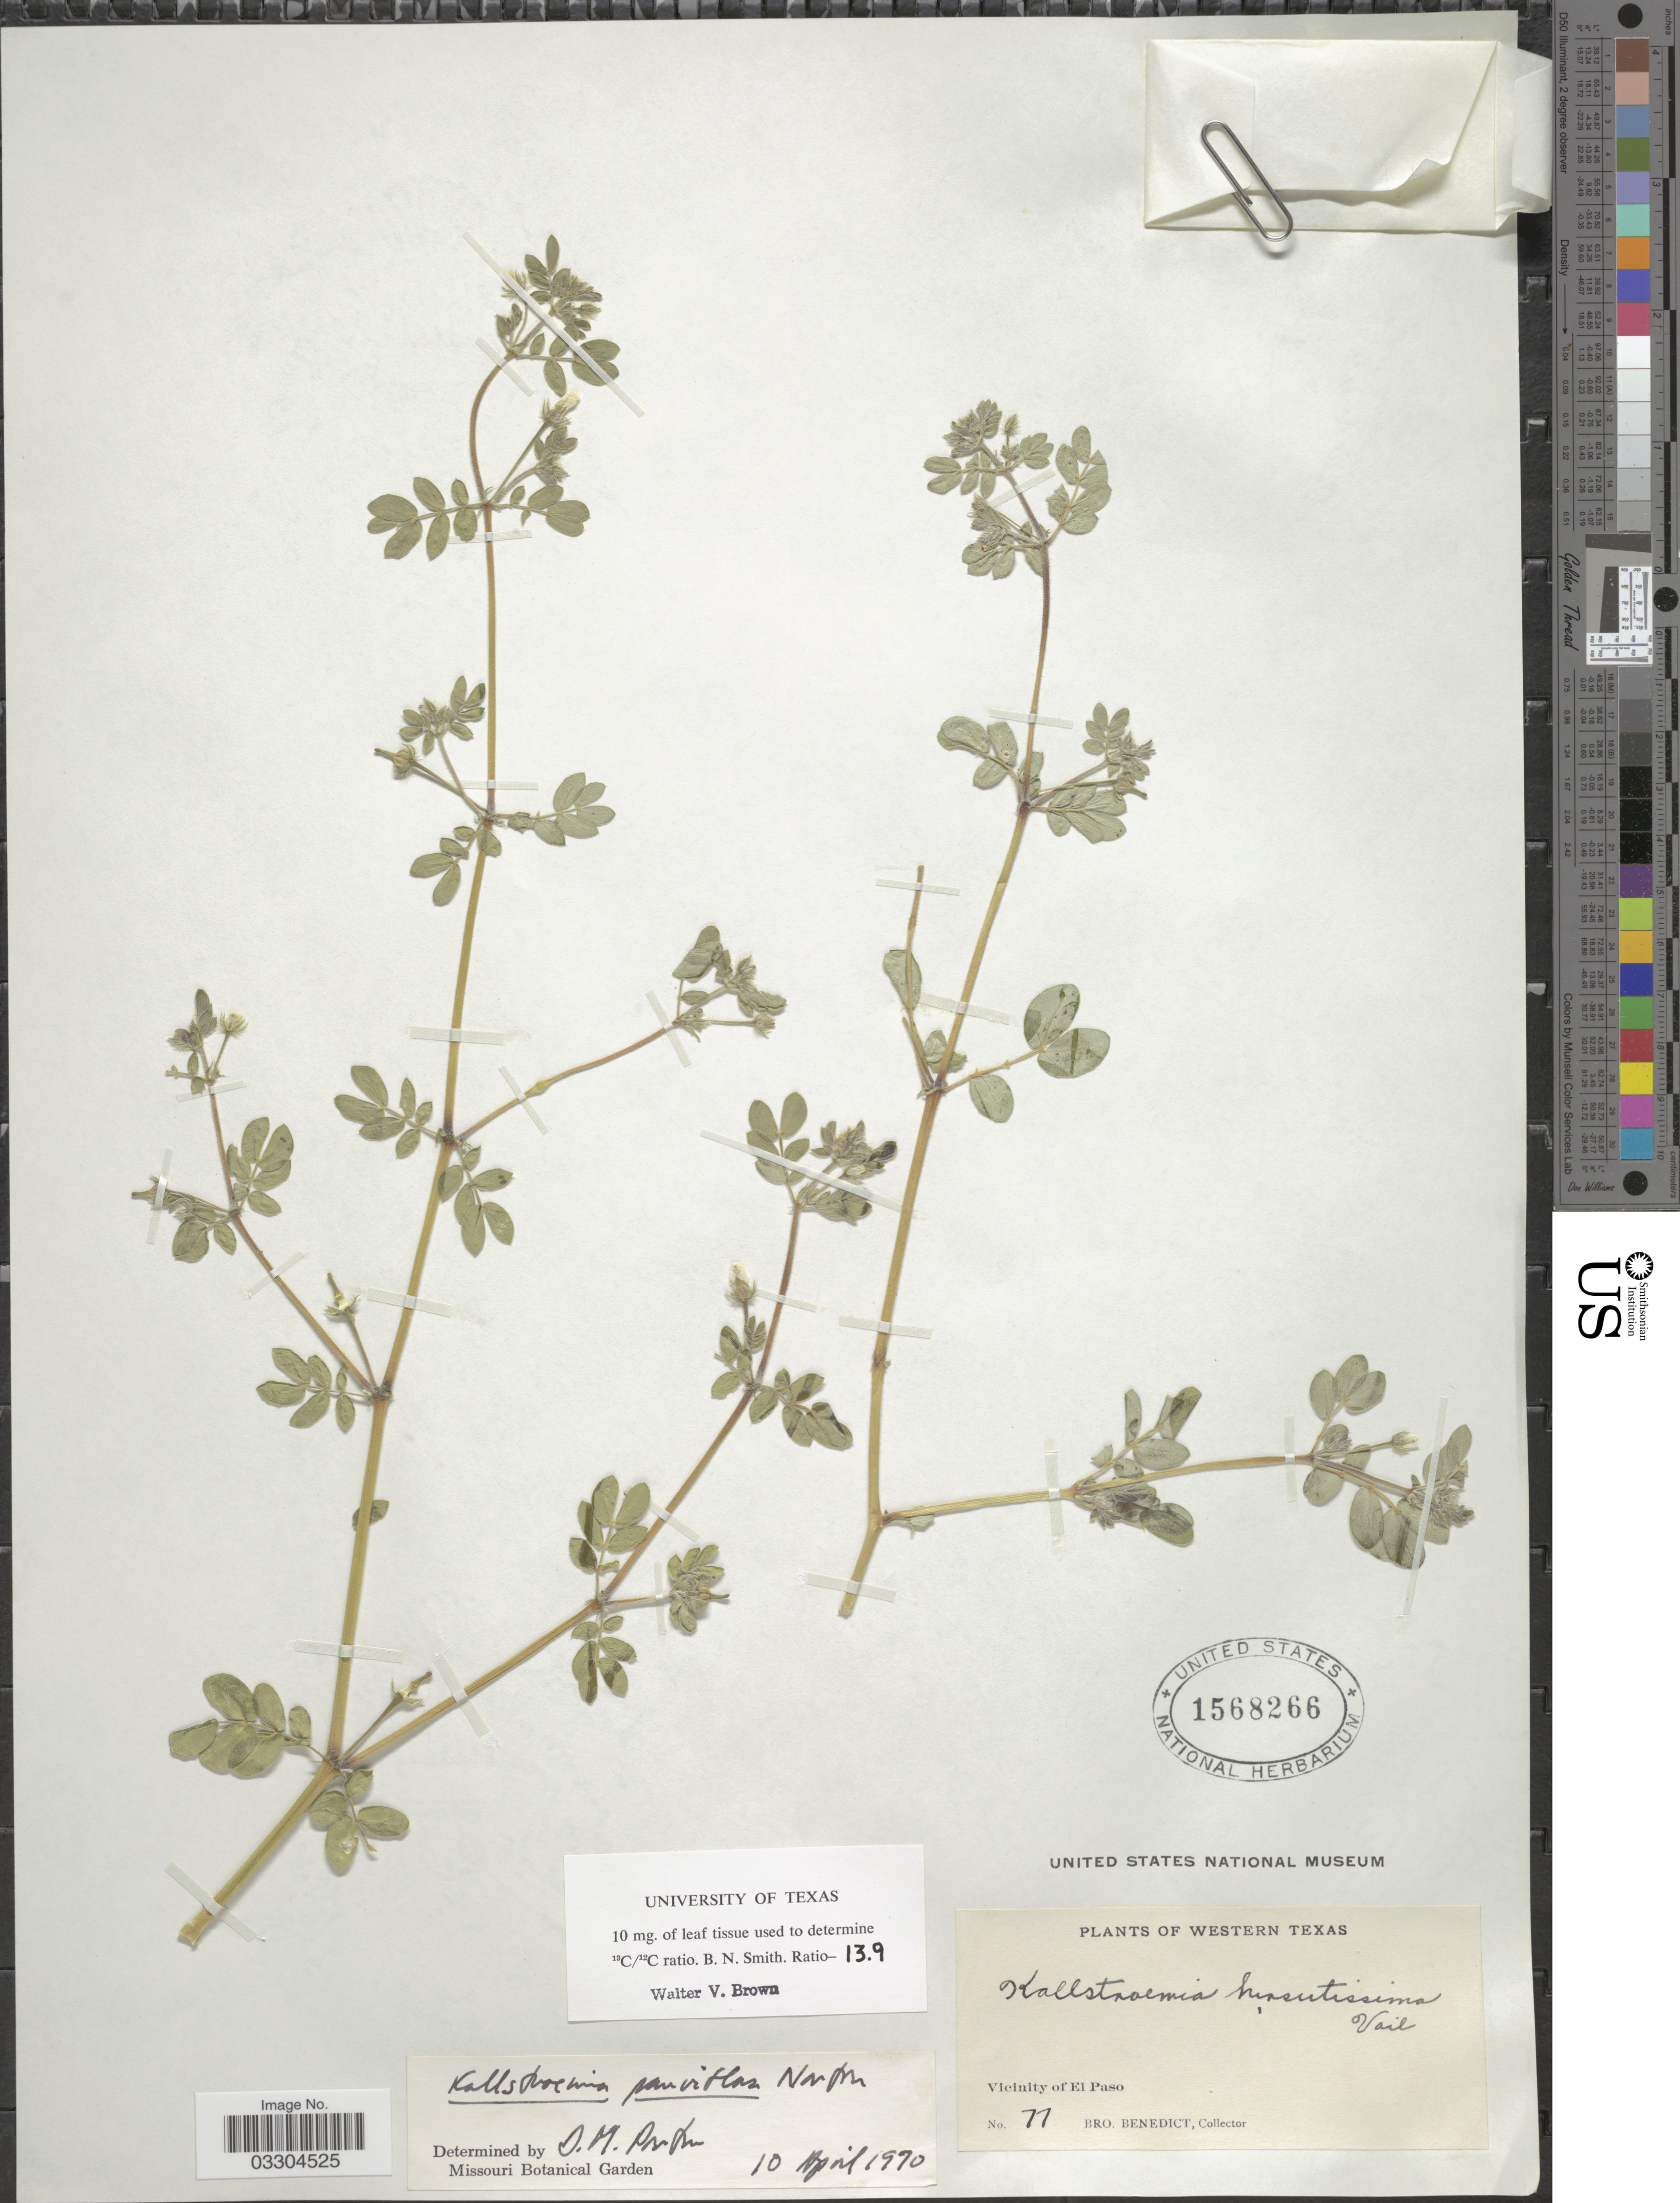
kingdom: Plantae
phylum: Tracheophyta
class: Magnoliopsida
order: Zygophyllales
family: Zygophyllaceae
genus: Kallstroemia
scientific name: Kallstroemia parviflora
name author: Norton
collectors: Bro. Benedict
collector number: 77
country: United States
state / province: Texas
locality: Western Texas. Vicinity of El Paso.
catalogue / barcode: US 1568266